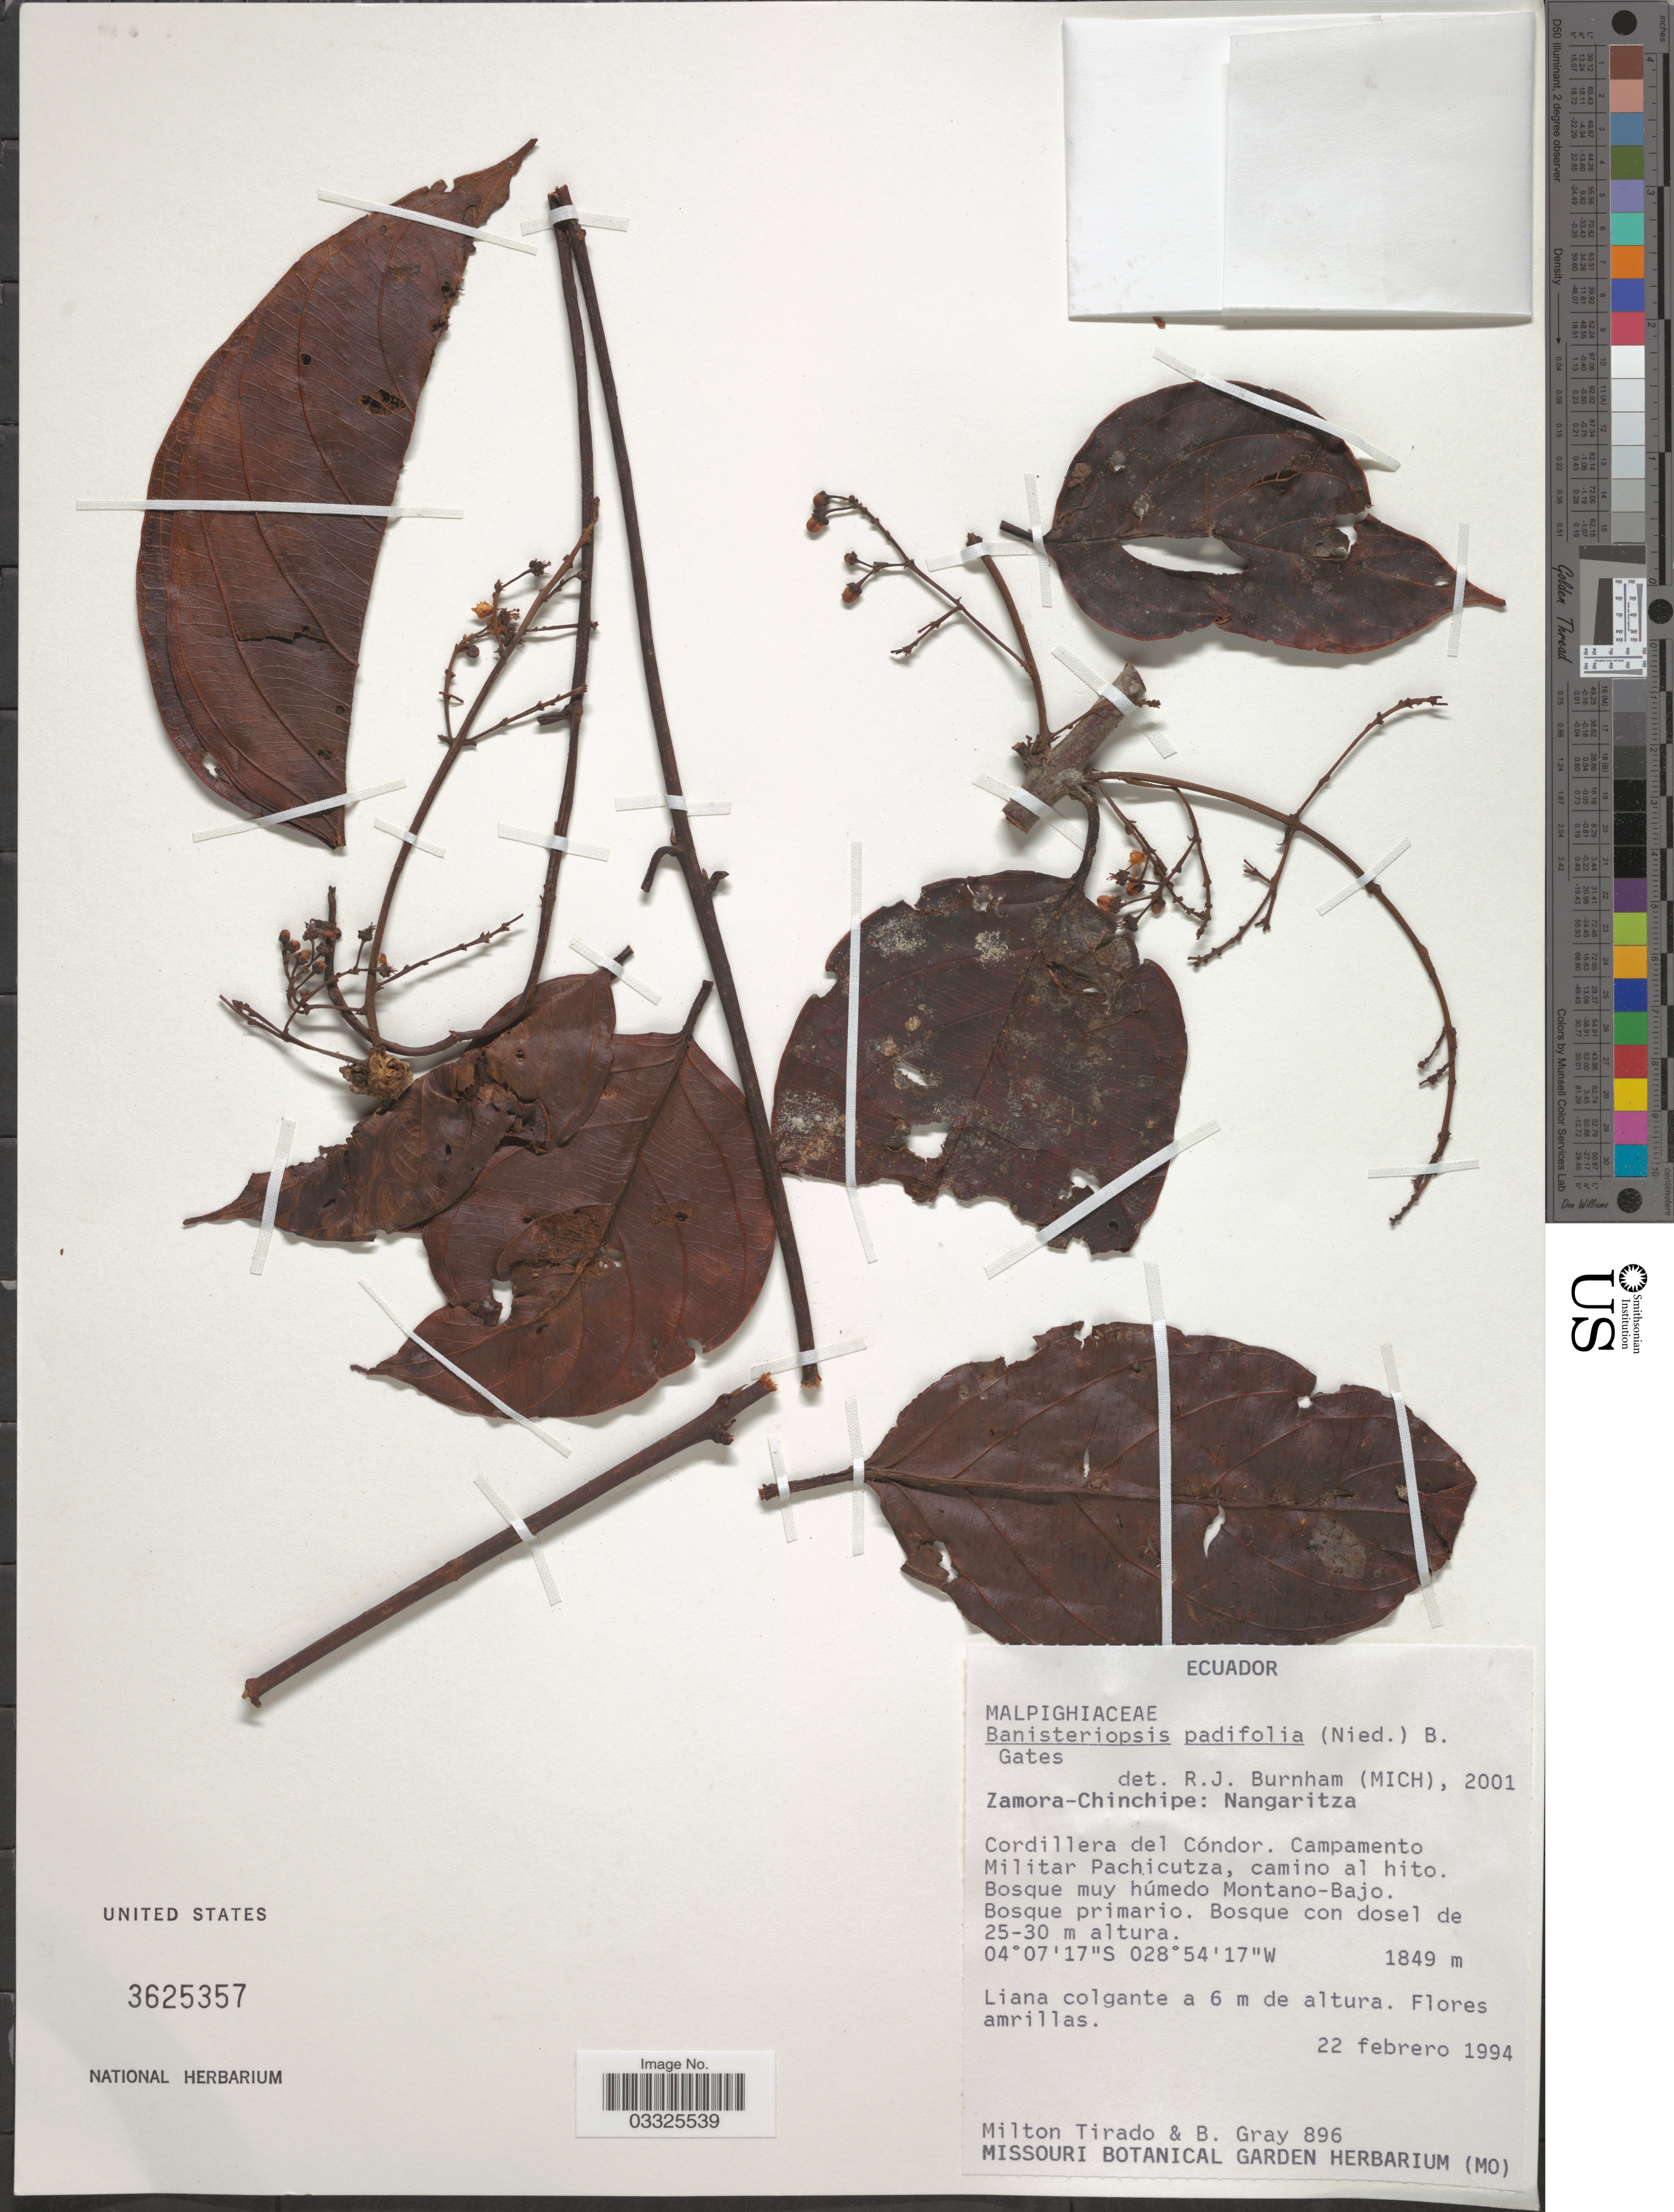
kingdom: Plantae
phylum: Tracheophyta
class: Magnoliopsida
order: Malpighiales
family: Malpighiaceae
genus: Banisteriopsis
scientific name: Banisteriopsis padifolia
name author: (Poepp. ex Nied.) B. Gates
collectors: M. Tirado & B. Gray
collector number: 896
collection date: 1994-02-22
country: Ecuador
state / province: Zamora-Chinchipe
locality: Nangaritza. Cordillera del Cóndor. Campamento Militar Pachicutza, camino al hito.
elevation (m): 1849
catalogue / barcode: US 3625357